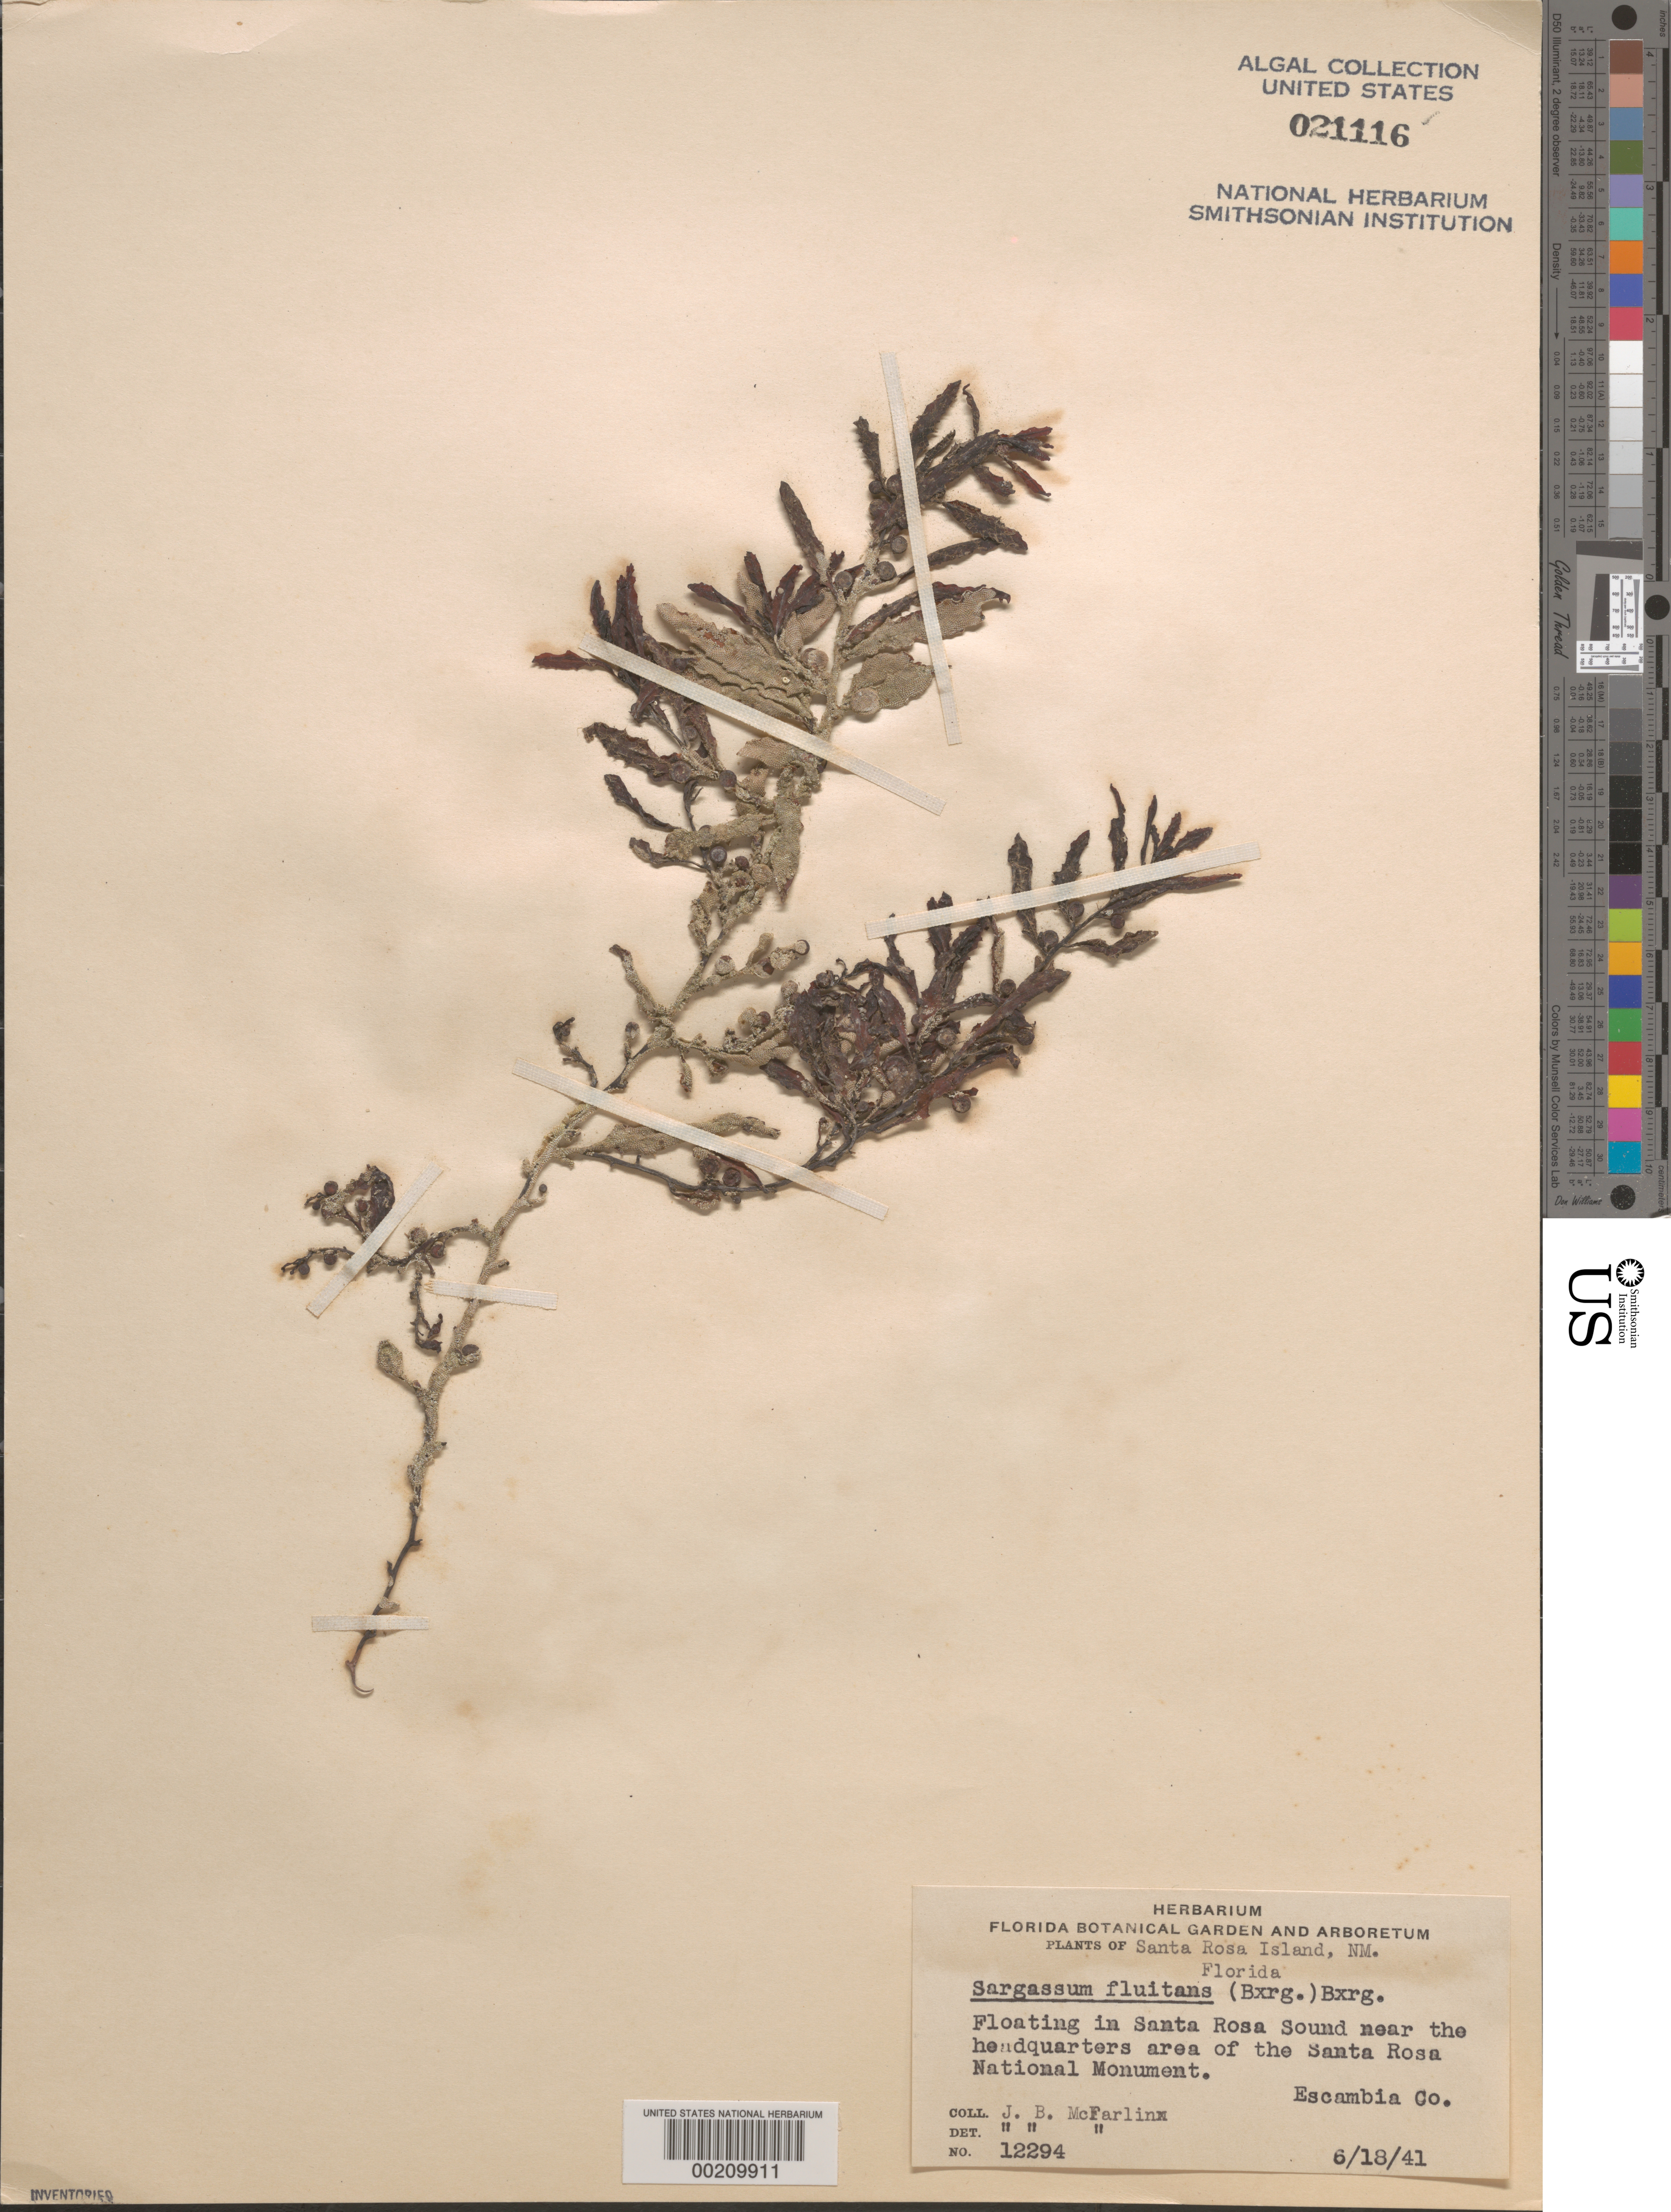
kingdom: Chromista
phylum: Ochrophyta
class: Phaeophyceae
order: Fucales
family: Sargassaceae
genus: Sargassum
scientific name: Sargassum fluitans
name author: (Børgesen) Børgesen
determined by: McFarlin, J. B.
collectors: J. McFarlin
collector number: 12294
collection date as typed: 18 Jun 1941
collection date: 1941-06-18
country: United States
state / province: Florida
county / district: Escambia County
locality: Santa Rosa Sound near Santa Rosa National Monument Headquarters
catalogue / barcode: US 21116